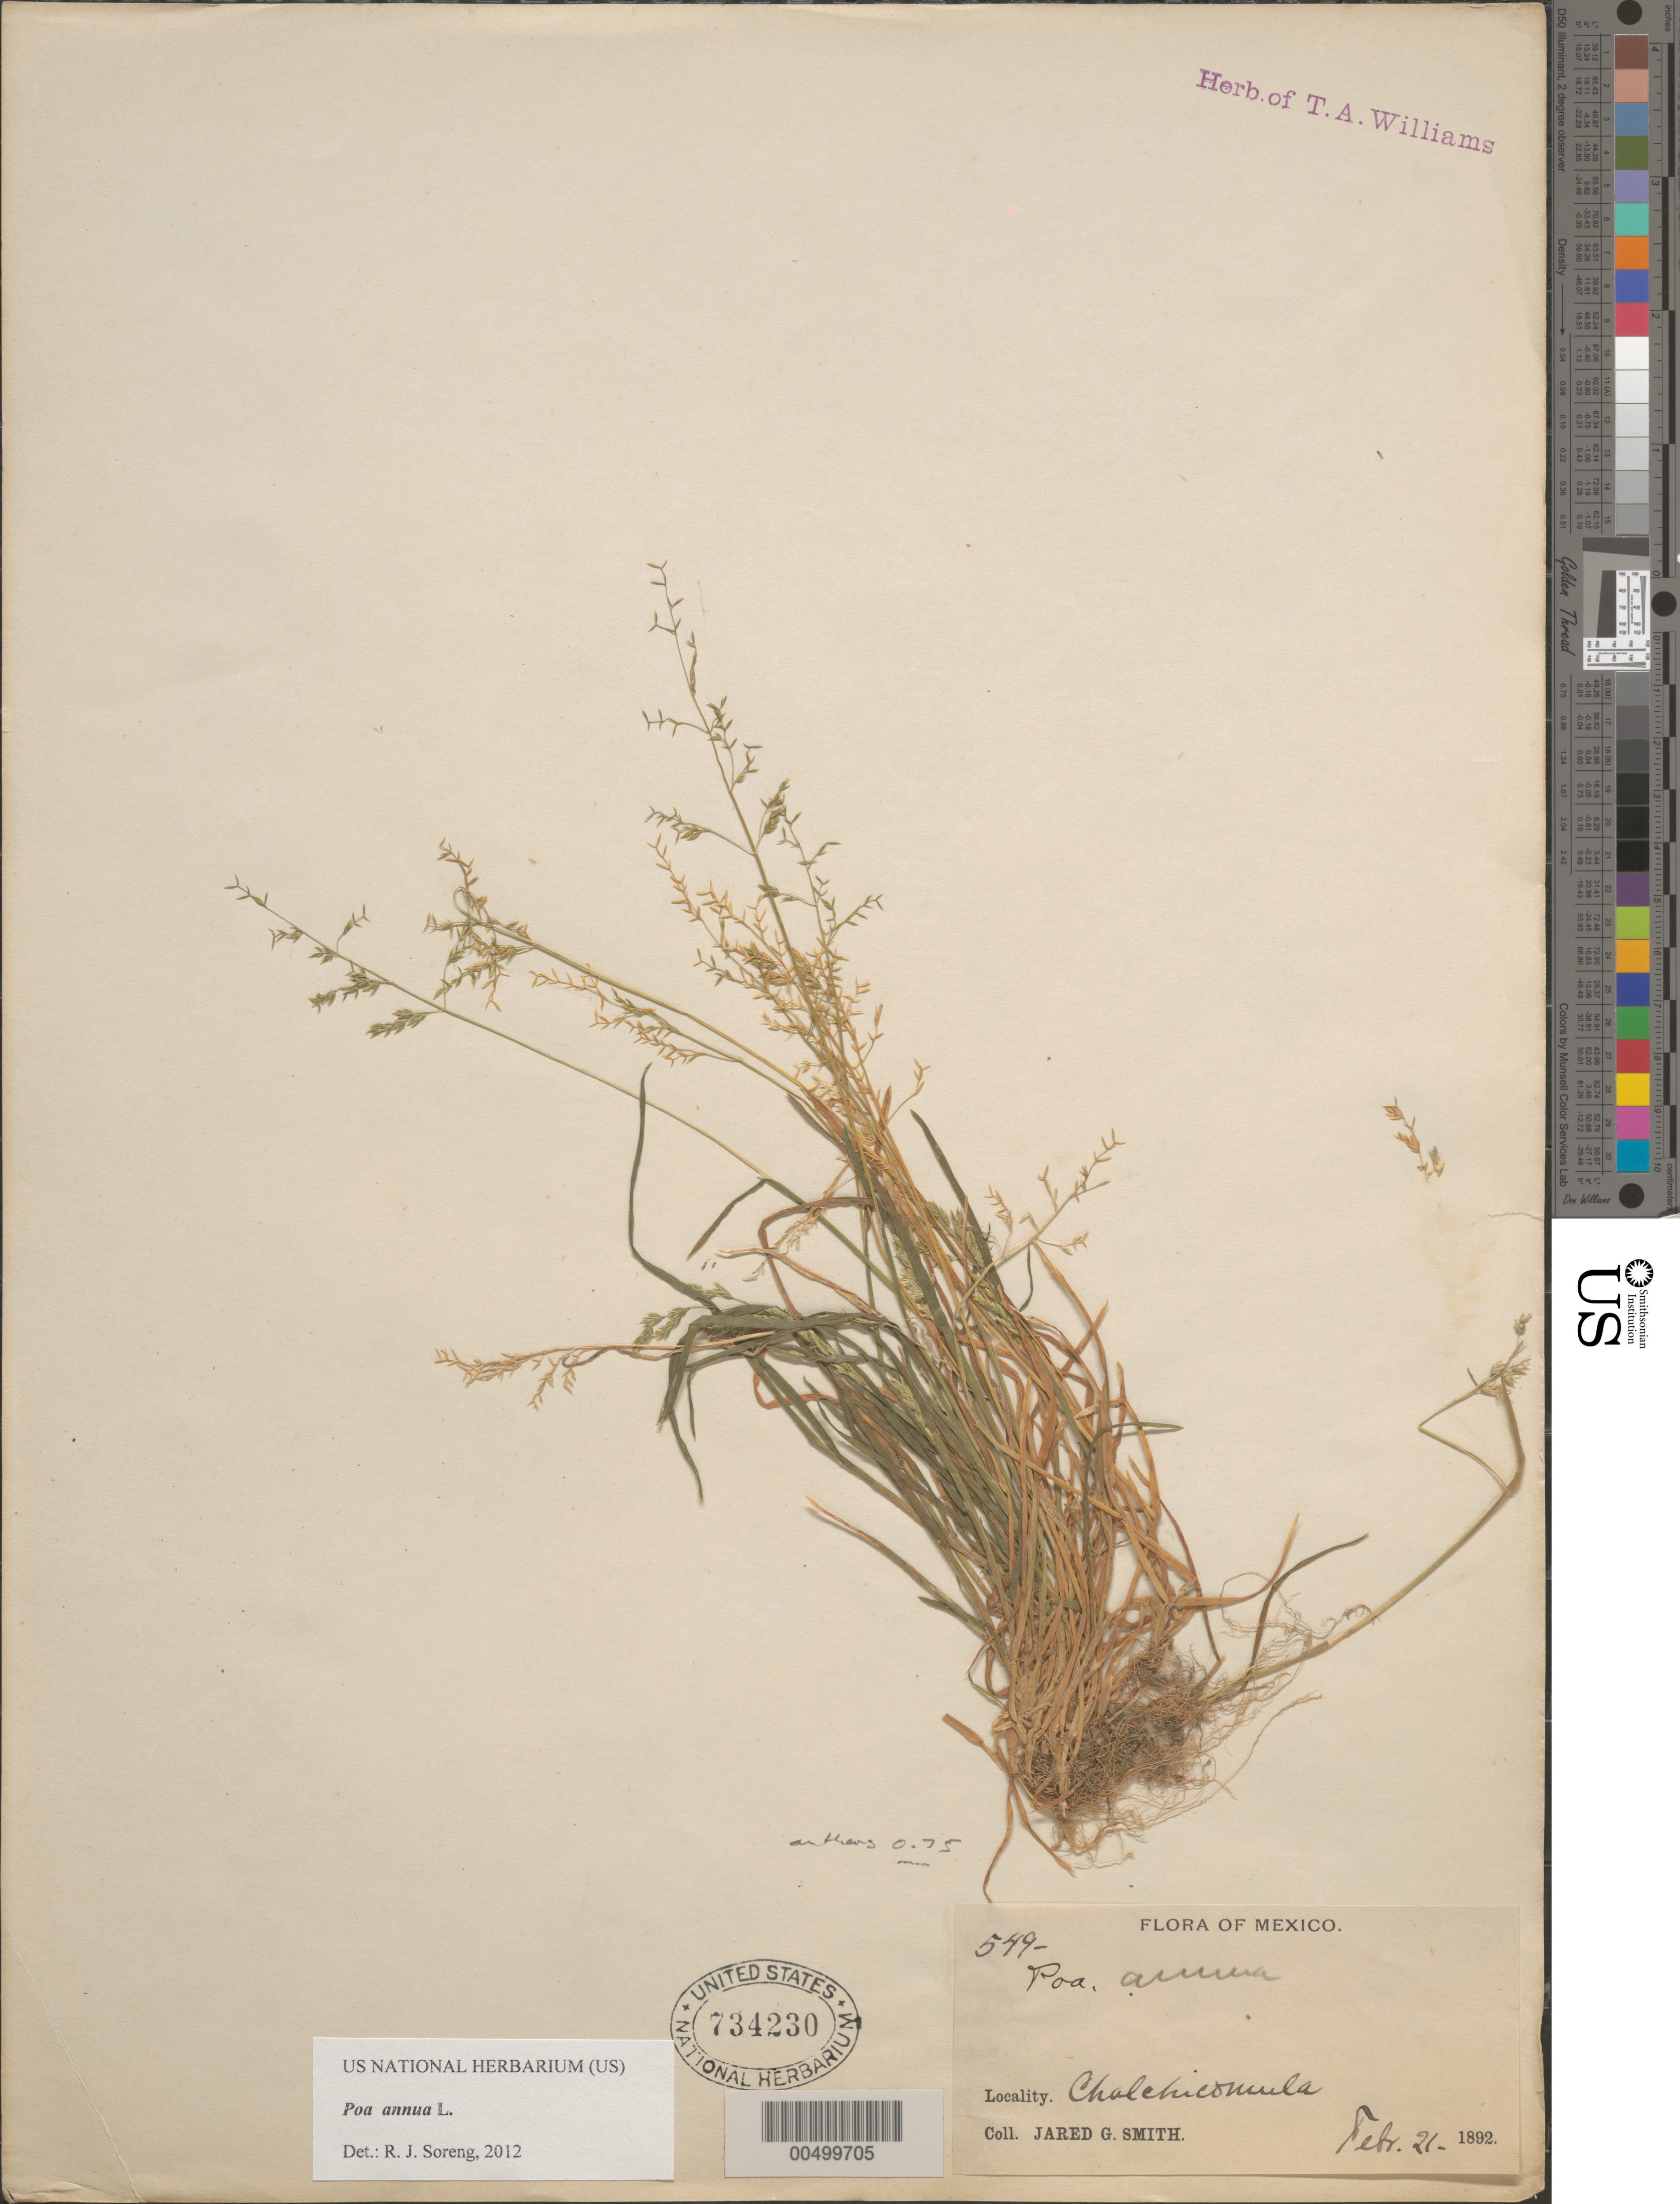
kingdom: Plantae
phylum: Tracheophyta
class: Liliopsida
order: Poales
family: Poaceae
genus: Poa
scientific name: Poa annua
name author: L.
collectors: J. G. Smith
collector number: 549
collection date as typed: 21 Feb 1892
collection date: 1892-02-21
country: Mexico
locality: Chalchicomula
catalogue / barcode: US 734230